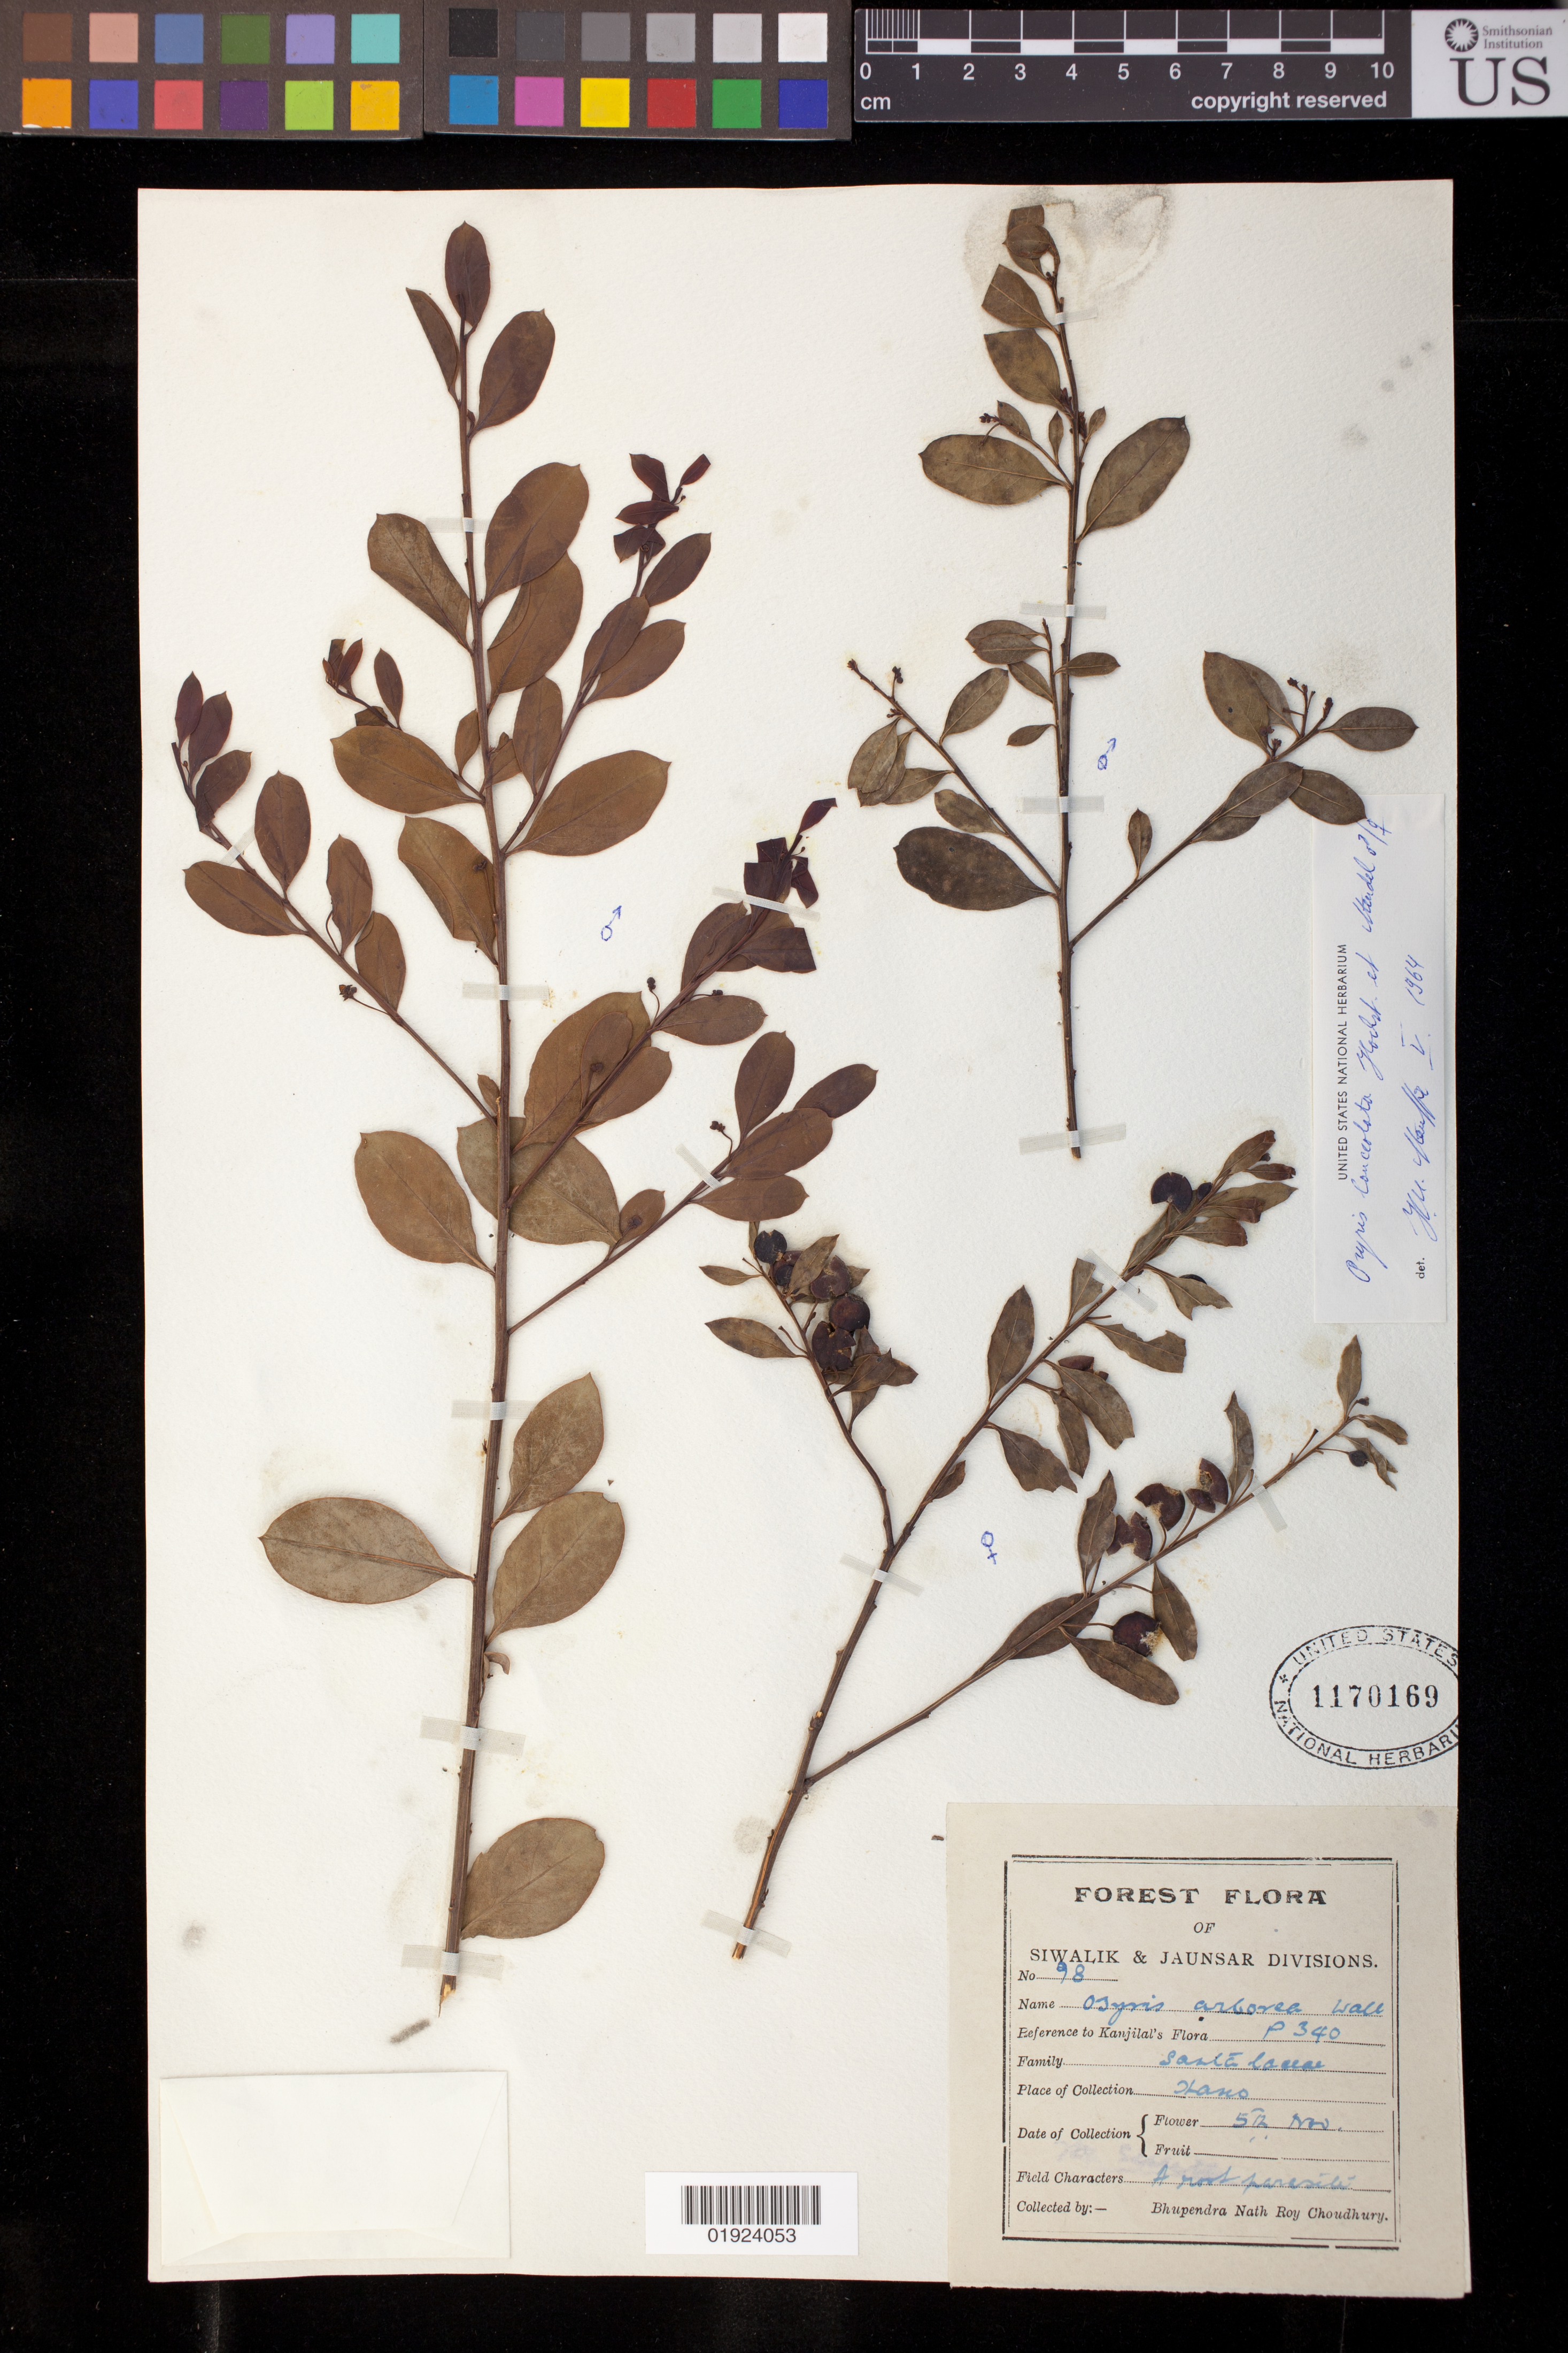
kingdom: Plantae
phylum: Tracheophyta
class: Magnoliopsida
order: Santalales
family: Santalaceae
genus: Osyris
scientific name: Osyris quadripartita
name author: Salzm. ex Decne.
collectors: B. Choudhury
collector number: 98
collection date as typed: []-12-05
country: India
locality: Siwalik & Jaunsar Division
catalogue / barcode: US 1170169